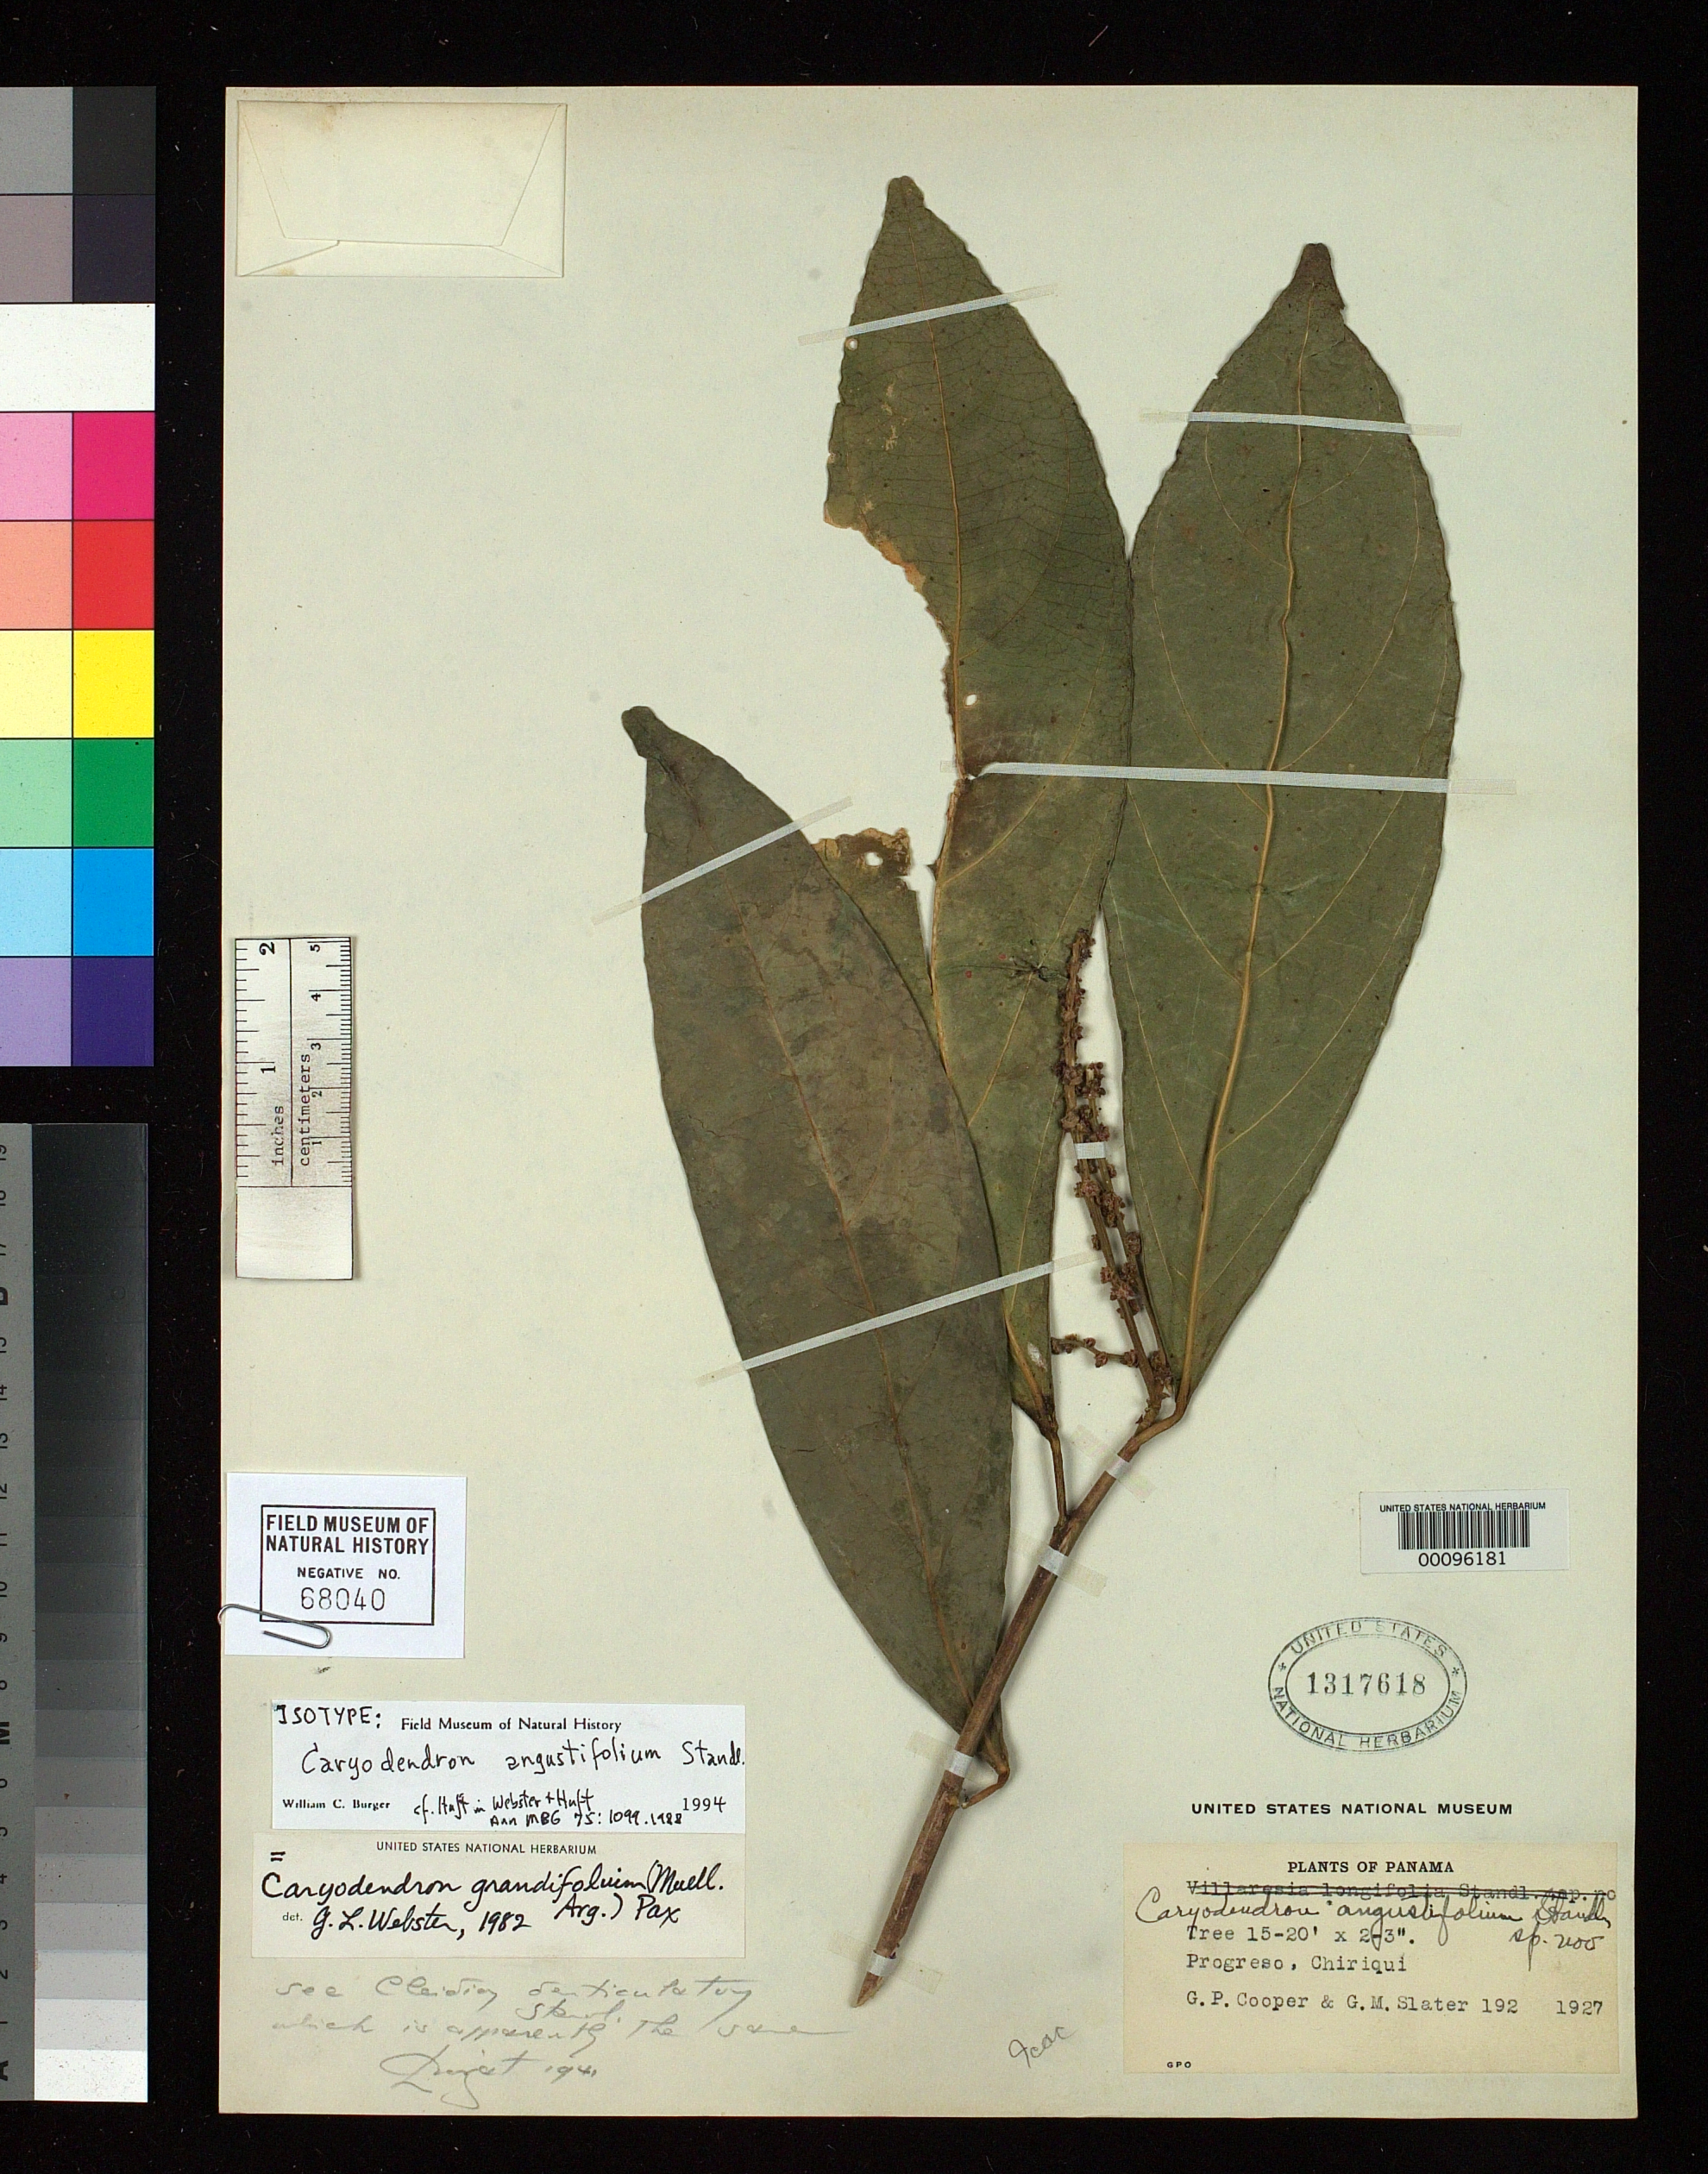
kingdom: Plantae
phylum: Tracheophyta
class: Magnoliopsida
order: Malpighiales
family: Euphorbiaceae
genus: Caryodendron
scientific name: Caryodendron angustifolium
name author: Standl.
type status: Isotype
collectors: G. Cooper & G. Slater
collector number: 192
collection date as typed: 1927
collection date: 1927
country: Panama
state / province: Chiriquí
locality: Progreso, Chiriqui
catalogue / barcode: US 1317618